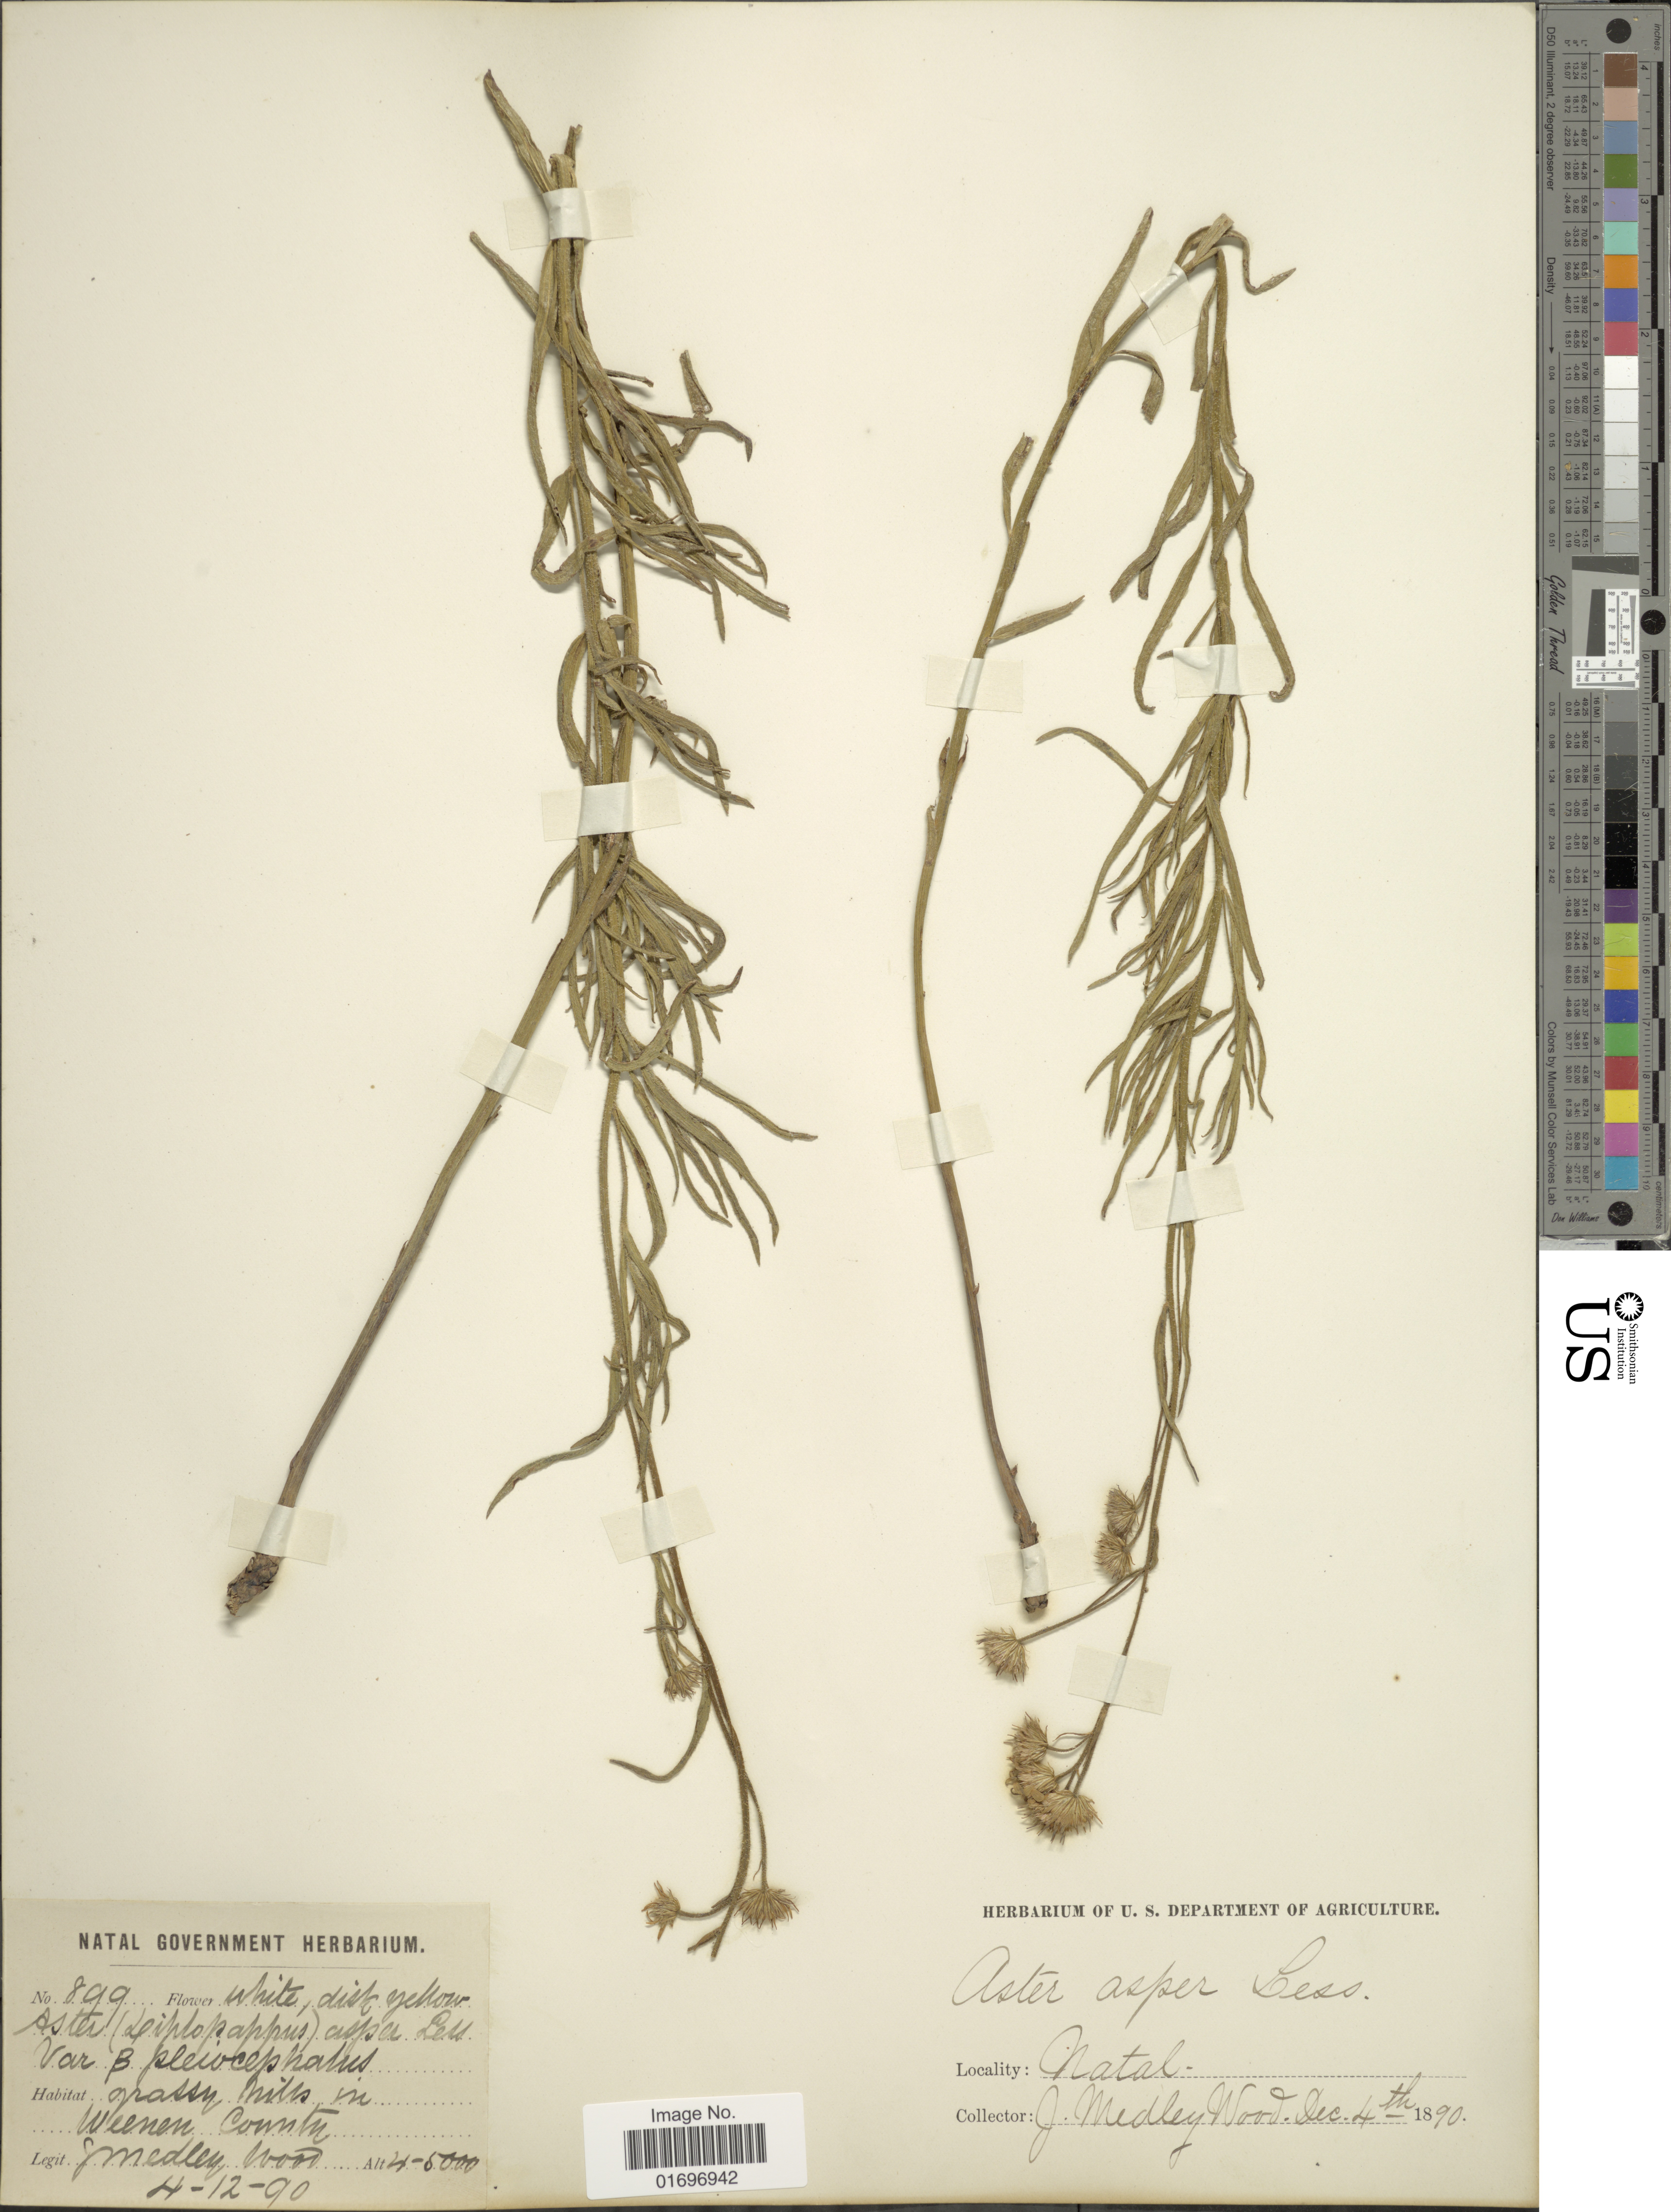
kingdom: Plantae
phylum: Tracheophyta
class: Magnoliopsida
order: Asterales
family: Asteraceae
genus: Aster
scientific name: Aster hispidus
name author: Thunb.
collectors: J. Medley Wood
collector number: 899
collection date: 1890-12-04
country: South Africa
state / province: KwaZulu-Natal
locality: Grassy hills in Weenen County. Natal